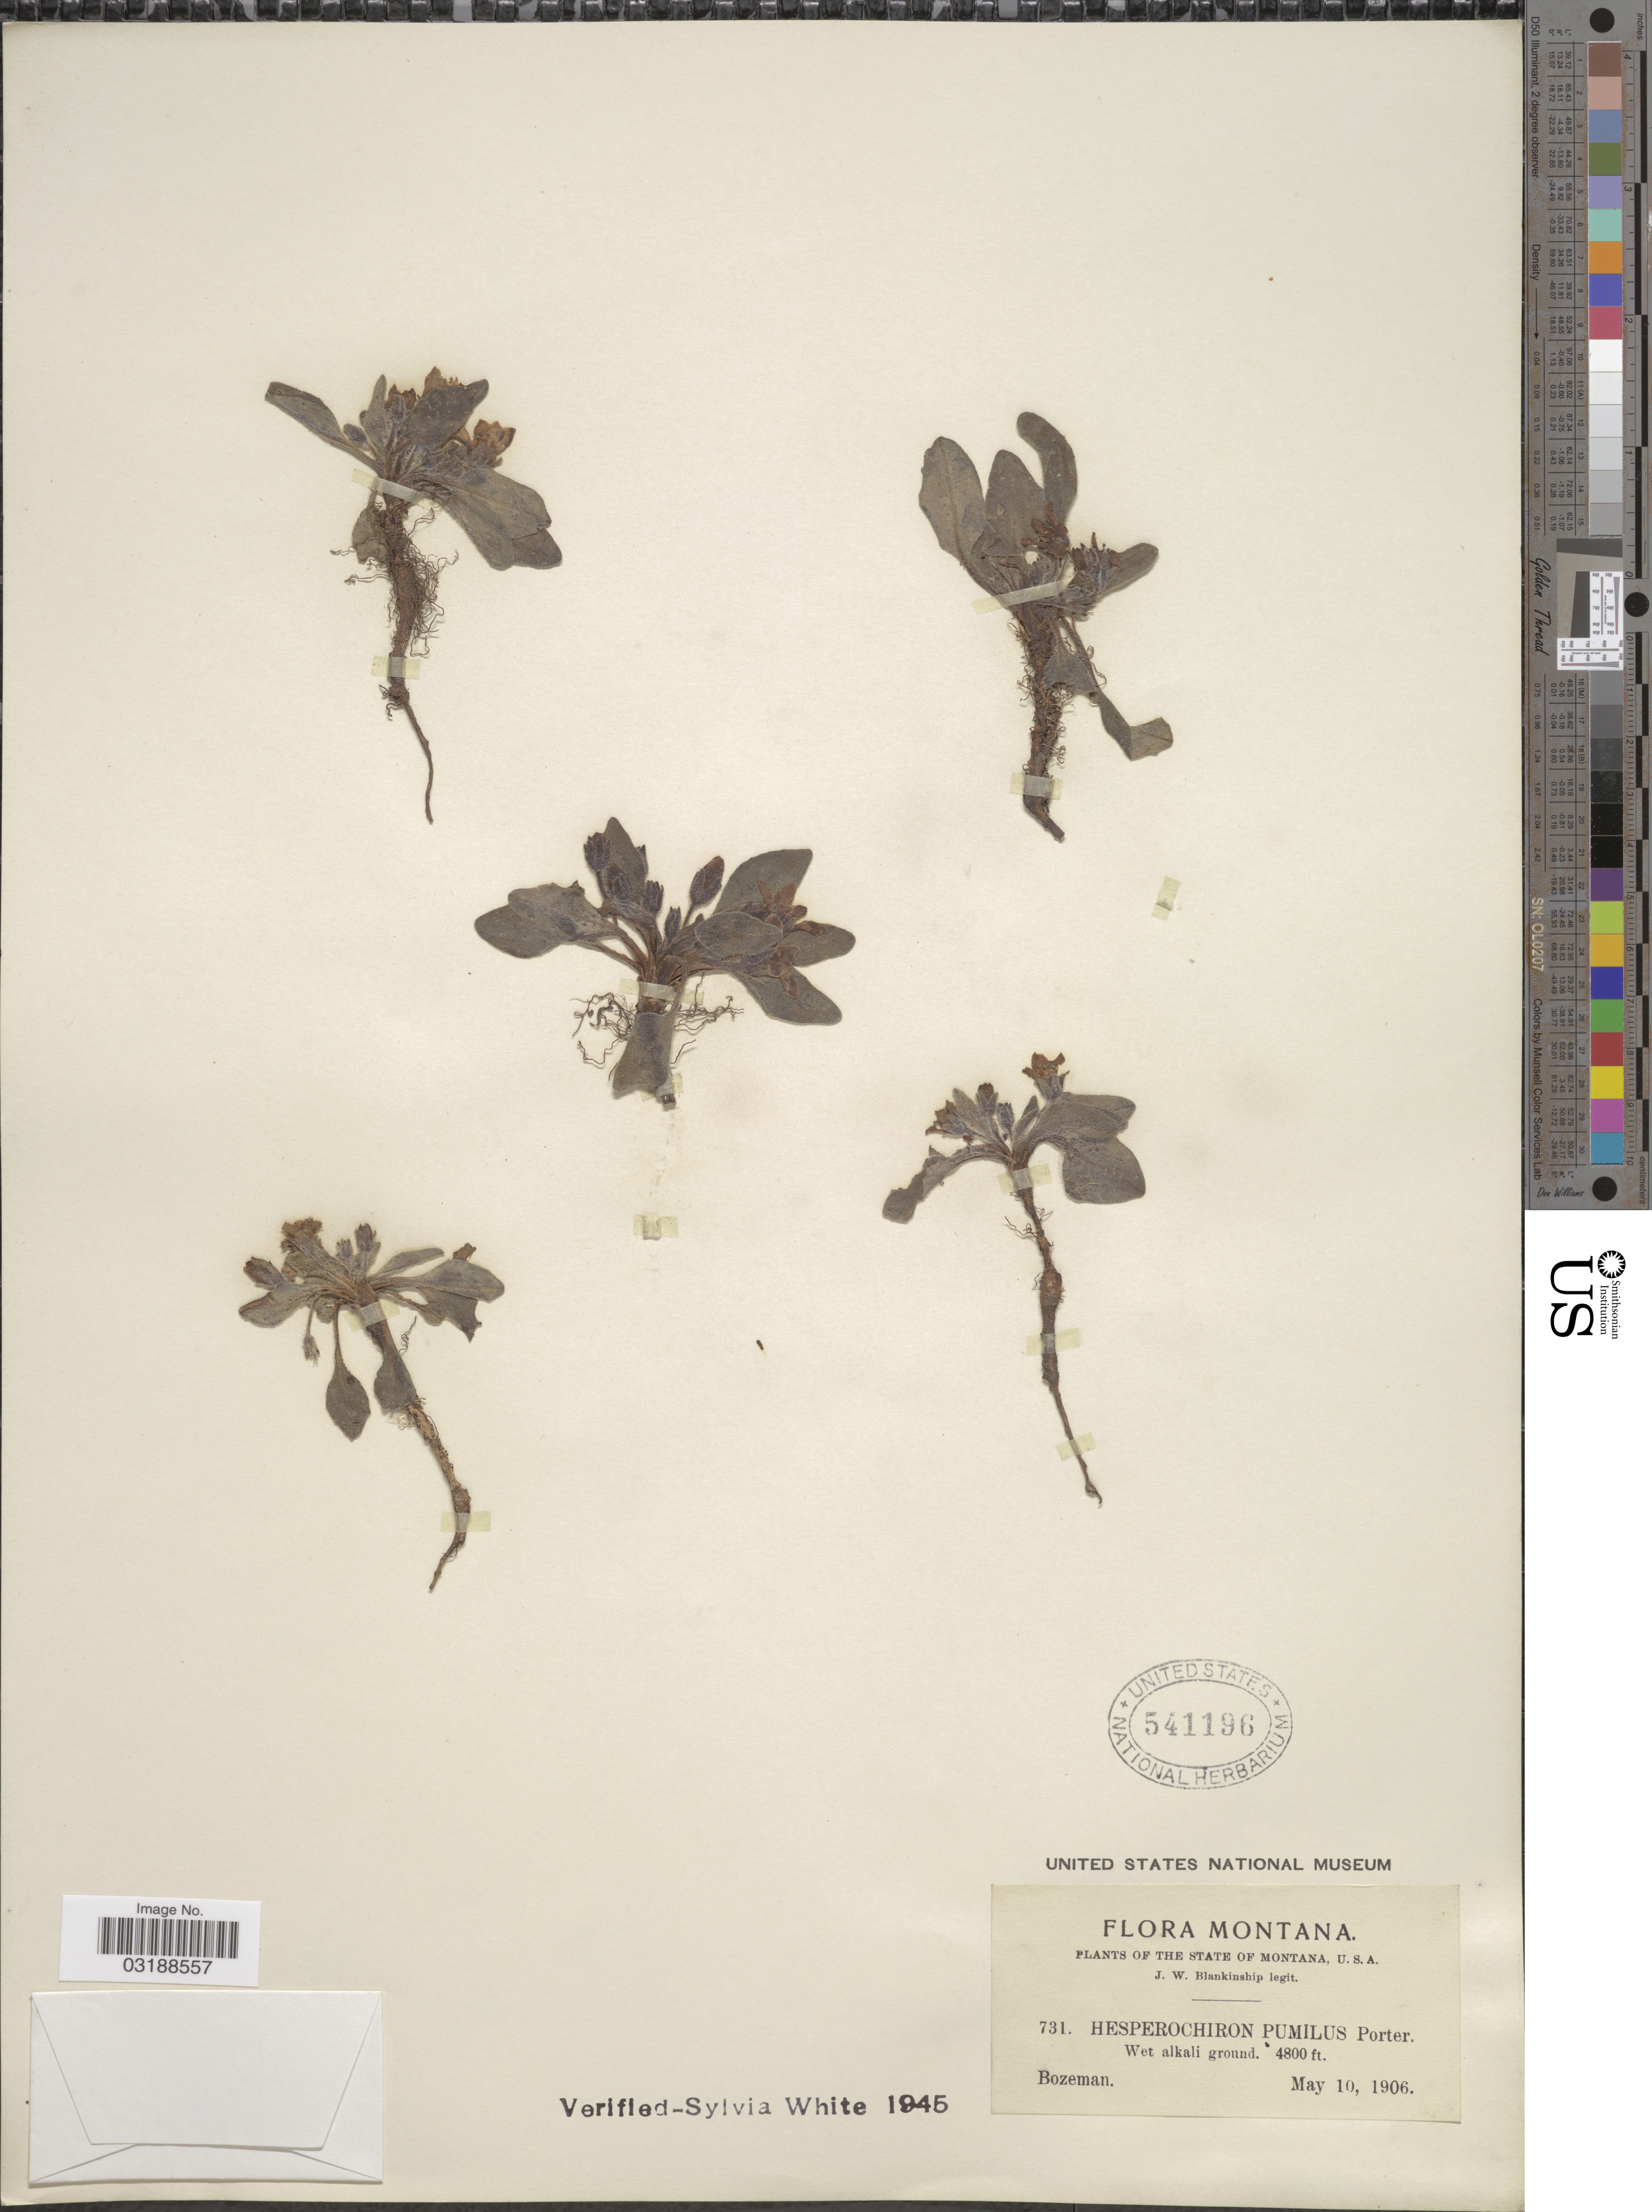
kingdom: Plantae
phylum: Tracheophyta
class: Magnoliopsida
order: Boraginales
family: Hydrophyllaceae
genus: Hesperochiron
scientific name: Hesperochiron pumilus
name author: (Griseb.) Porter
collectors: J. W. Blankinship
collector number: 731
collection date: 1906-05-10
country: United States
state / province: Montana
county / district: Gallatin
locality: Bozeman.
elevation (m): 1463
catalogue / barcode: US 541196